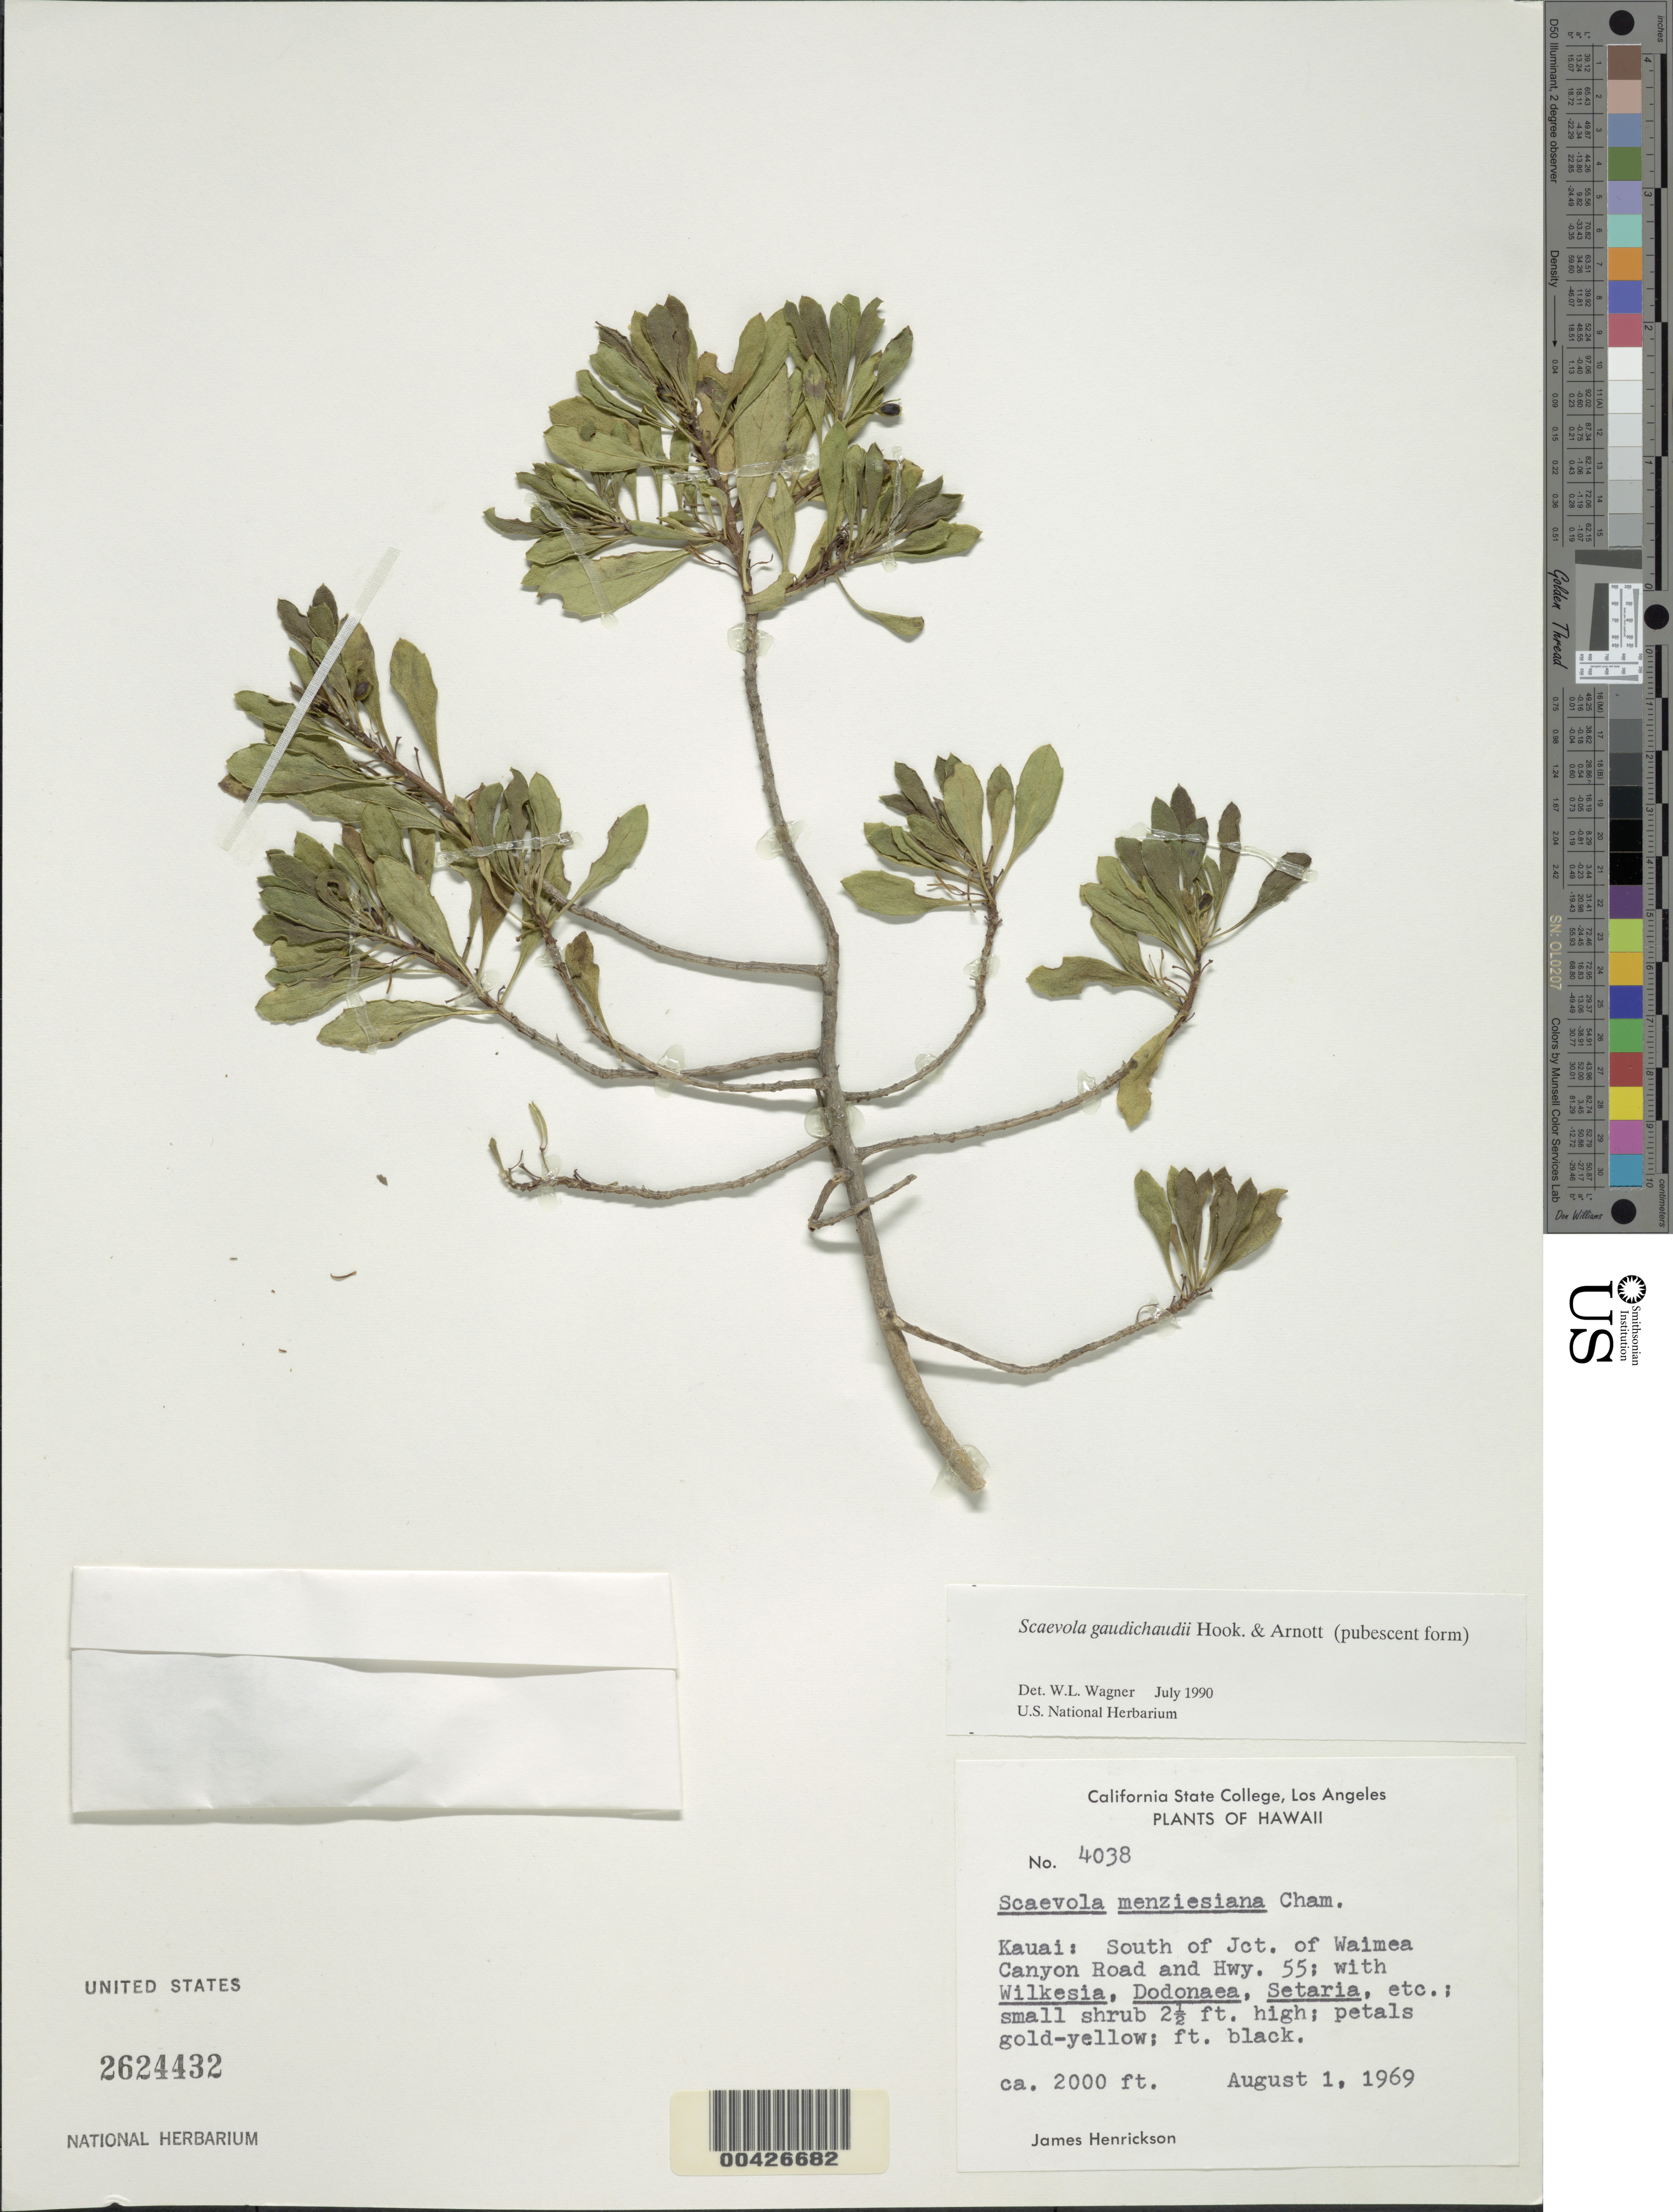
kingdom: Plantae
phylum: Tracheophyta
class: Magnoliopsida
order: Asterales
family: Goodeniaceae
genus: Scaevola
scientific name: Scaevola gaudichaudii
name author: Hook. & Arn.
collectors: J. S. Henrickson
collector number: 4038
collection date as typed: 1 Aug 1969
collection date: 1969-08-01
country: United States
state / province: Hawaii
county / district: Kauai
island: Kaua'i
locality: Kauai: South of Jct. of Waimea Canyon Road and Hwy. 55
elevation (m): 610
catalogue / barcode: US 2624432